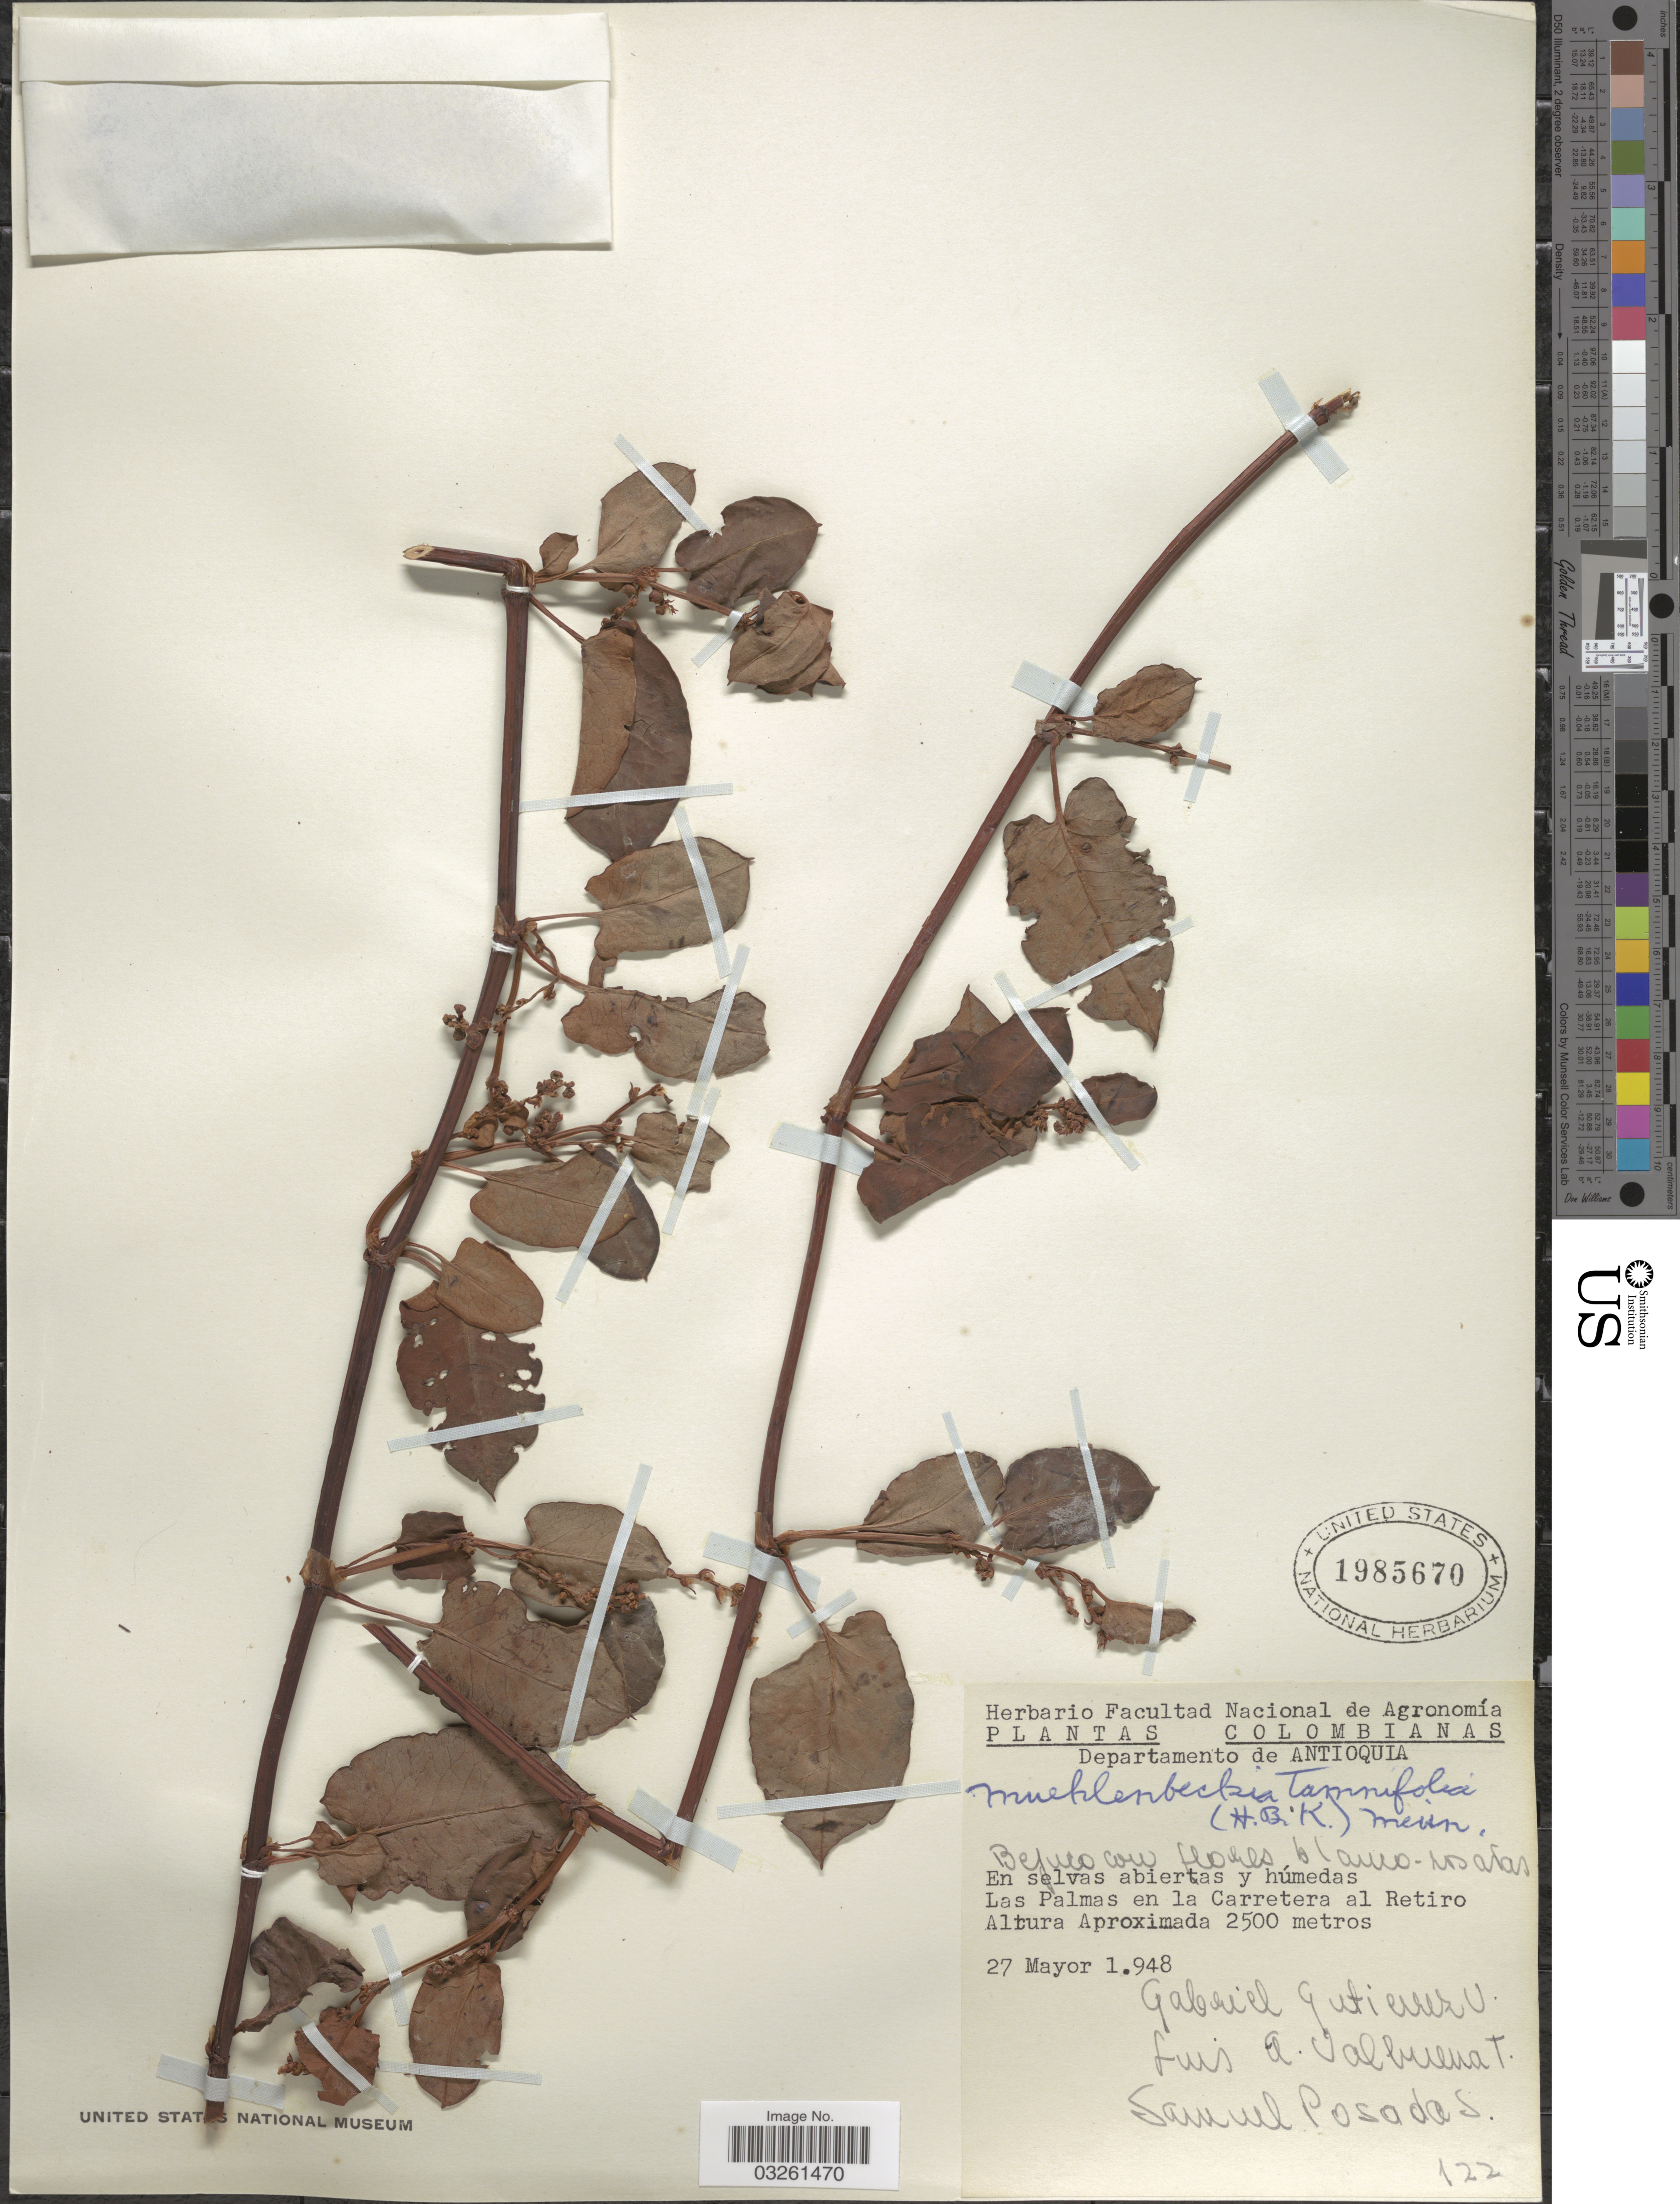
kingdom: Plantae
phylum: Tracheophyta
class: Magnoliopsida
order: Caryophyllales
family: Polygonaceae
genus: Muehlenbeckia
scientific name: Muehlenbeckia tamnifolia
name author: (Kunth) Meisn.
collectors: G. Gutiérrez V., L. Valbuena T. & S. Posada S.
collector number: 122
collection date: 1948-05-27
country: Colombia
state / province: Antioquia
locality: Departamento de Antioquia, Las Palmas en la Carretera al Retiro.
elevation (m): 2500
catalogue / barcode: US 1985670